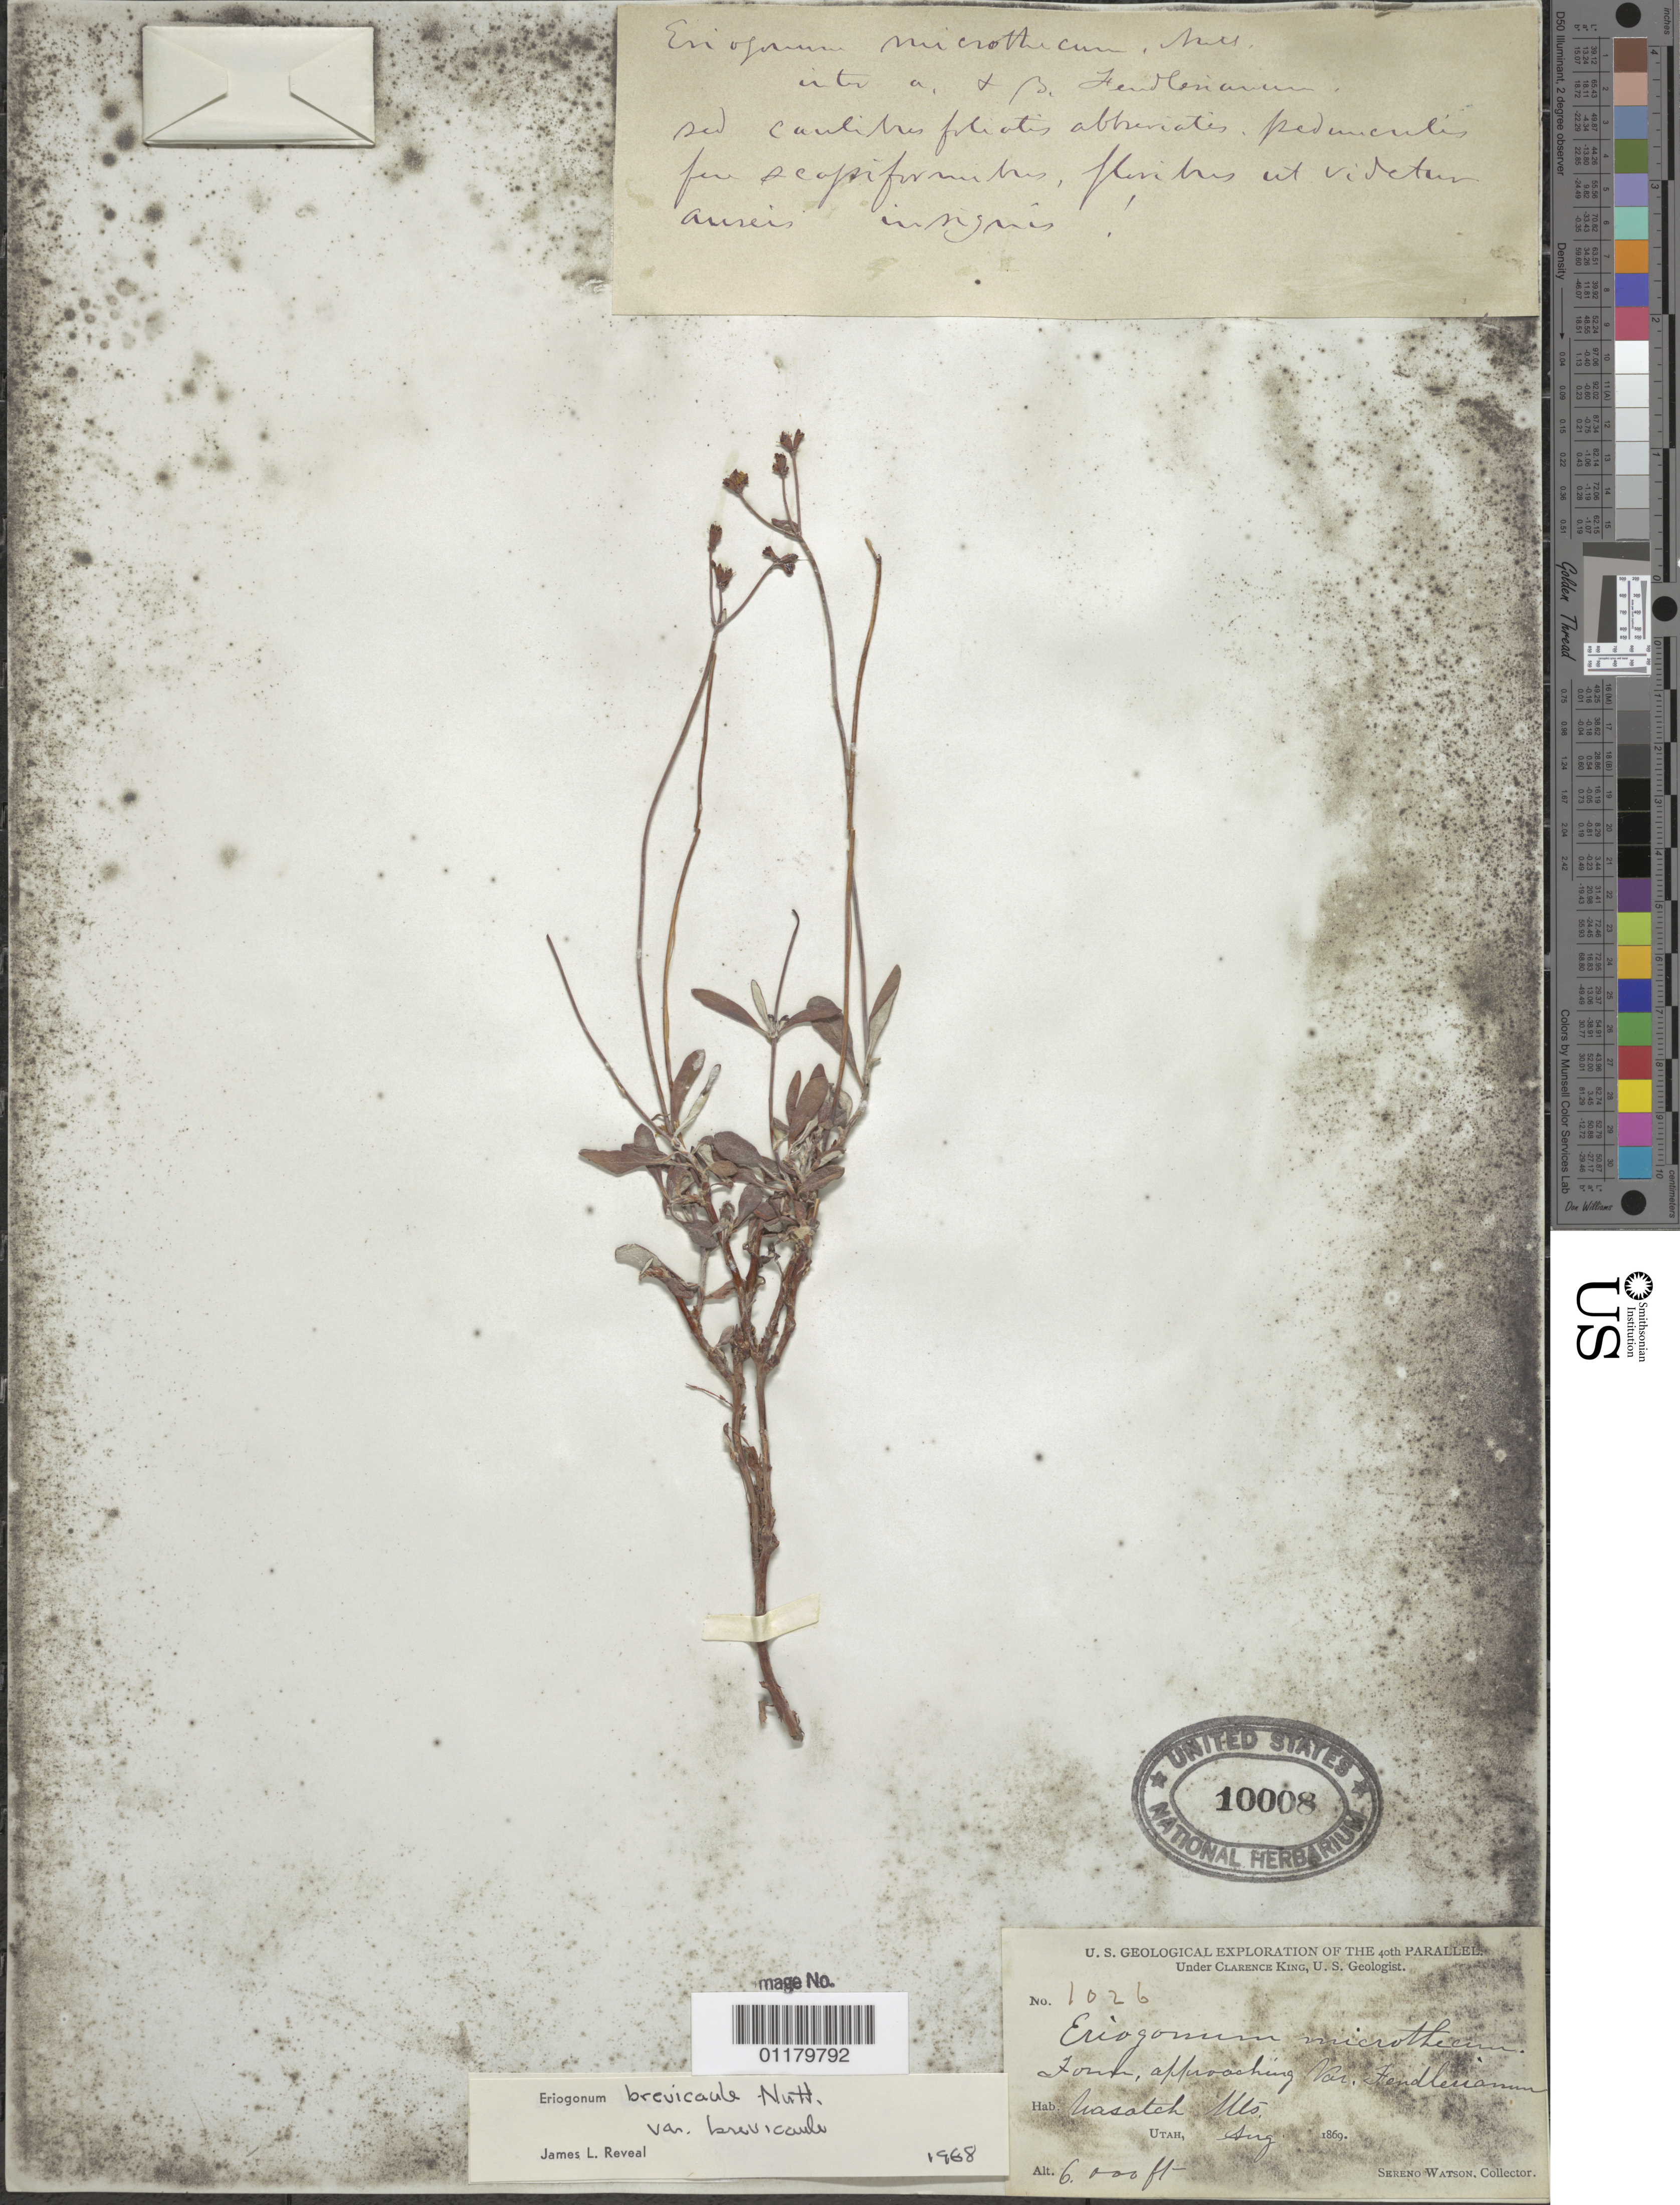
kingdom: Plantae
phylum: Tracheophyta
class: Magnoliopsida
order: Caryophyllales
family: Polygonaceae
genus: Eriogonum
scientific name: Eriogonum brevicaule var. brevicaule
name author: Nutt.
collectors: S. Watson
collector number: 1026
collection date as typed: Aug 1869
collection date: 1869-08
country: United States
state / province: Utah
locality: Wasatch Mountains.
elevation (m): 1829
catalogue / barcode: US 10008